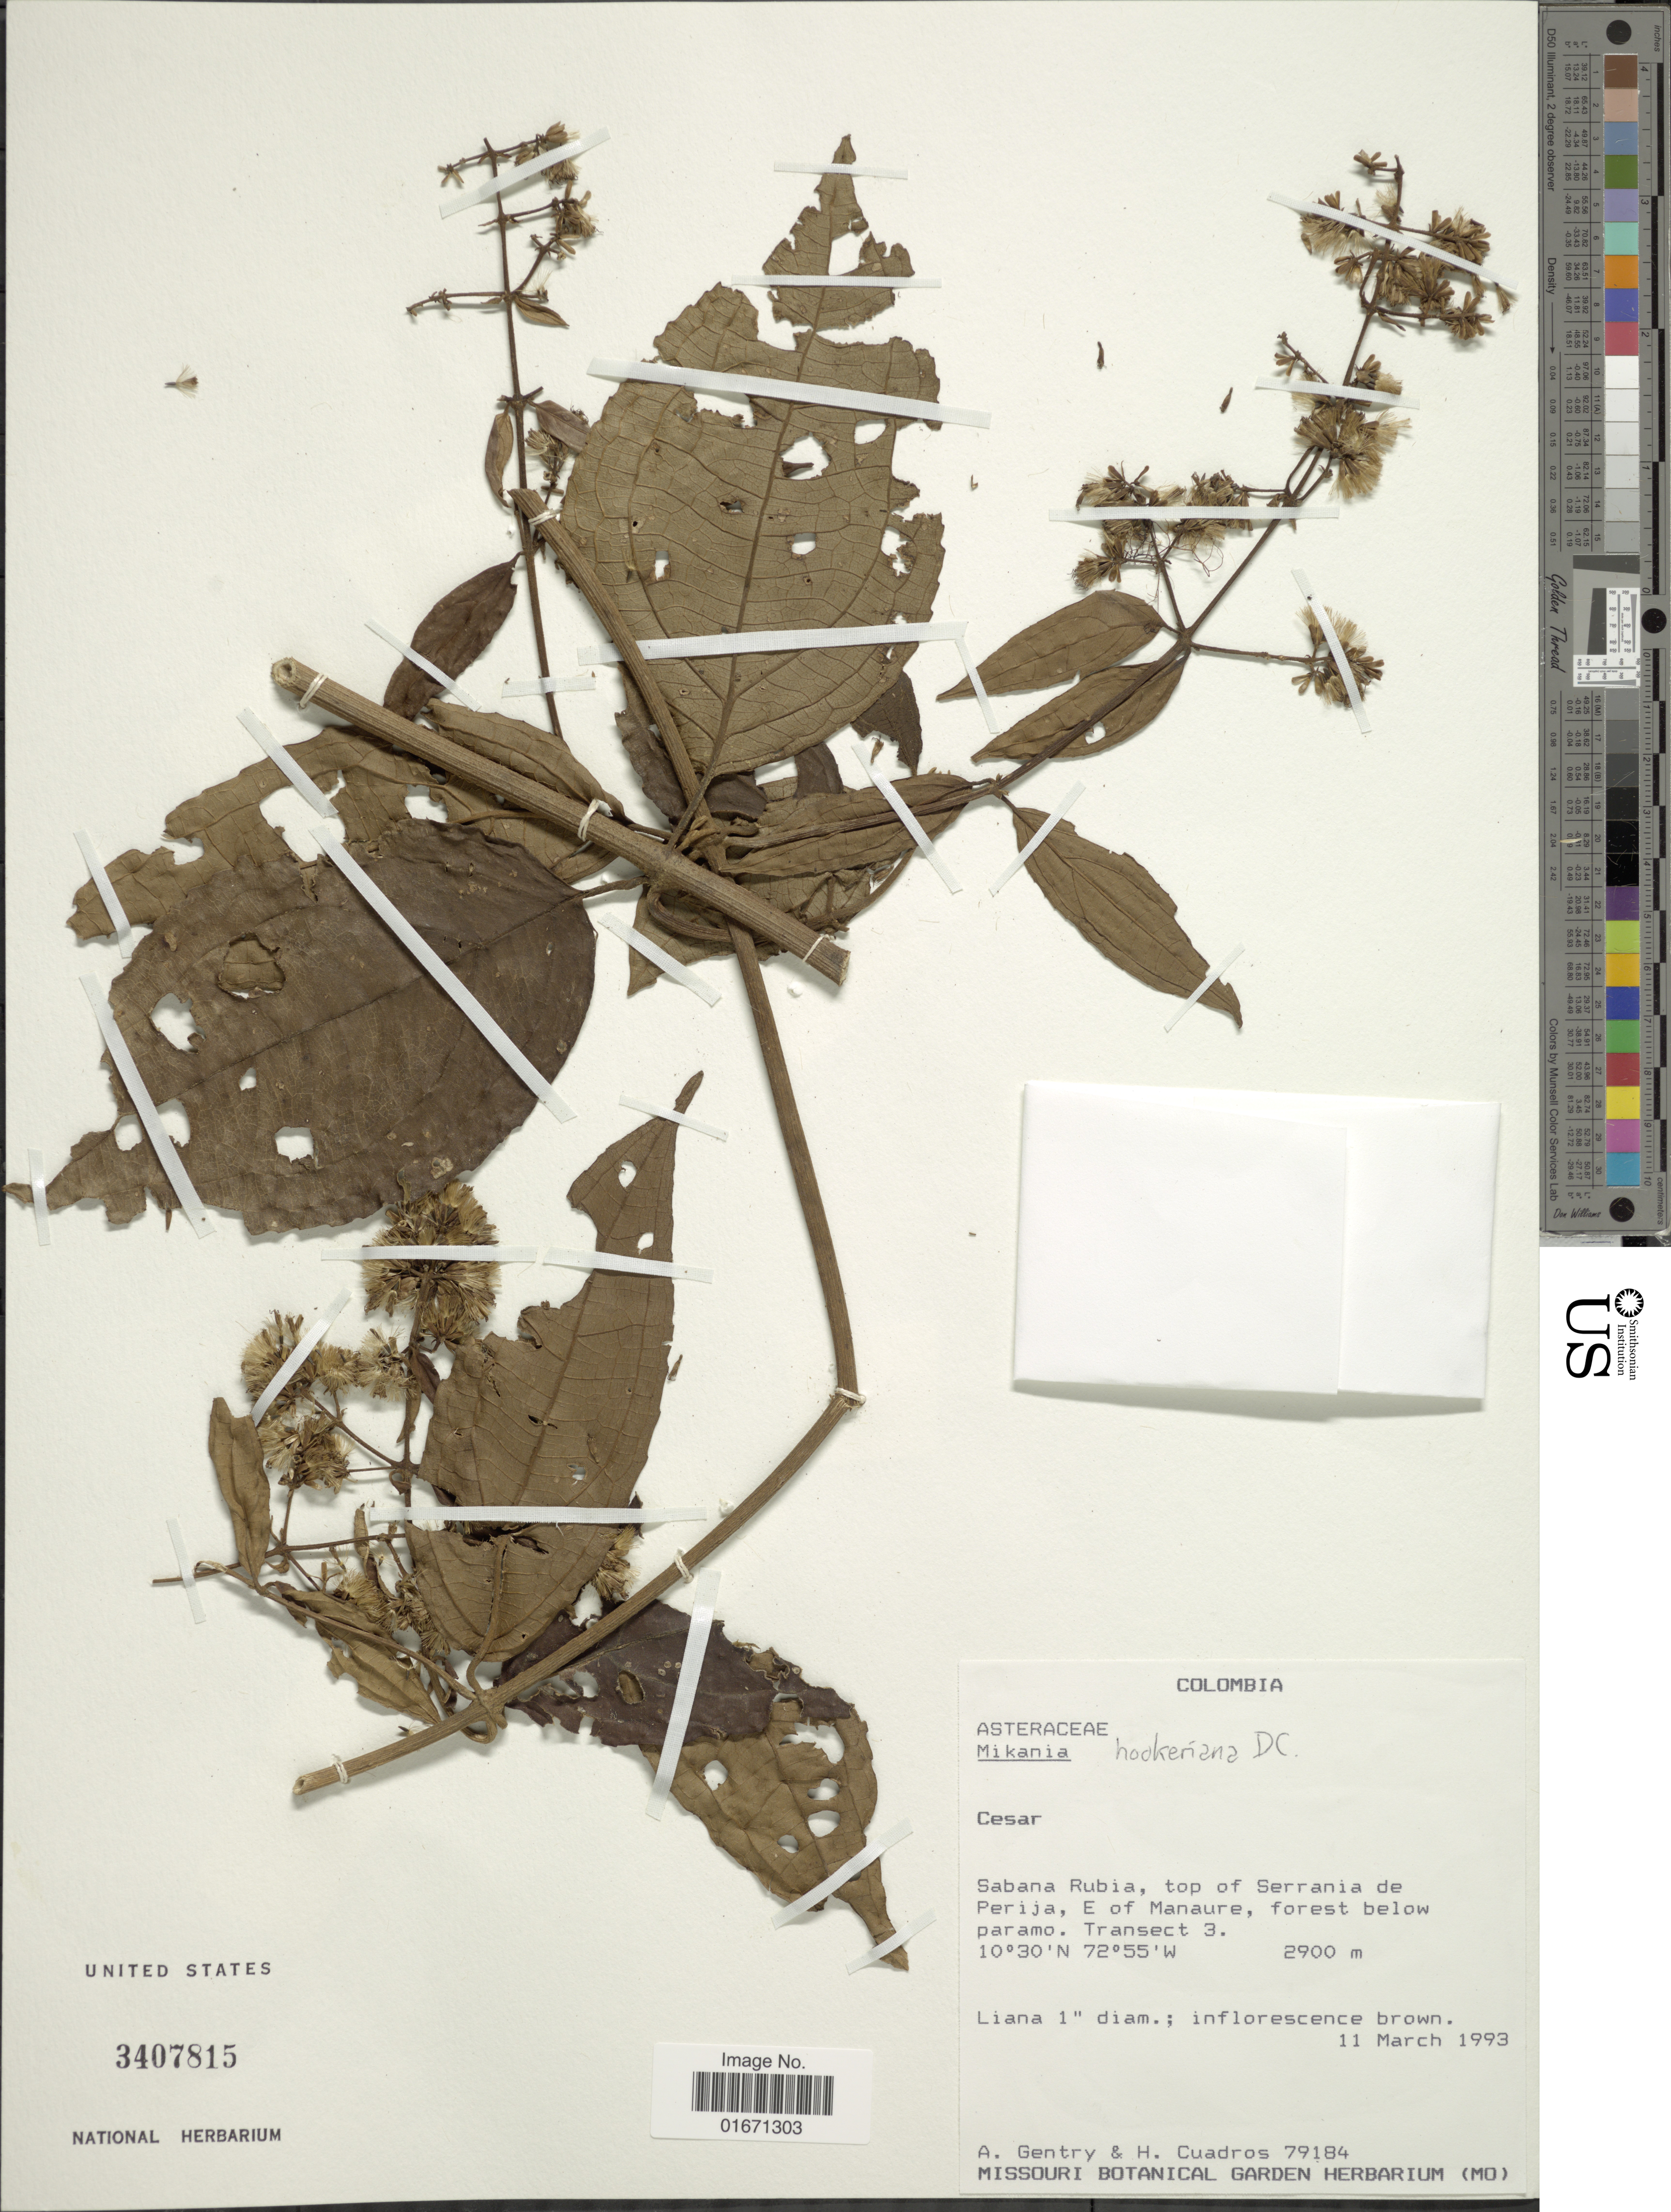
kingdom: Plantae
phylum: Tracheophyta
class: Magnoliopsida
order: Asterales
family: Asteraceae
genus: Mikania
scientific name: Mikania hookeriana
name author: DC.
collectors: A. H. Gentry & H. Cuadros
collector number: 79184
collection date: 1993-03-11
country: Colombia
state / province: Cesar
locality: Sabana Rubia, top of Serrania de Perija, E of Manaure, forest below paramo, Transect 3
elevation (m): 2900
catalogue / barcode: US 3407815